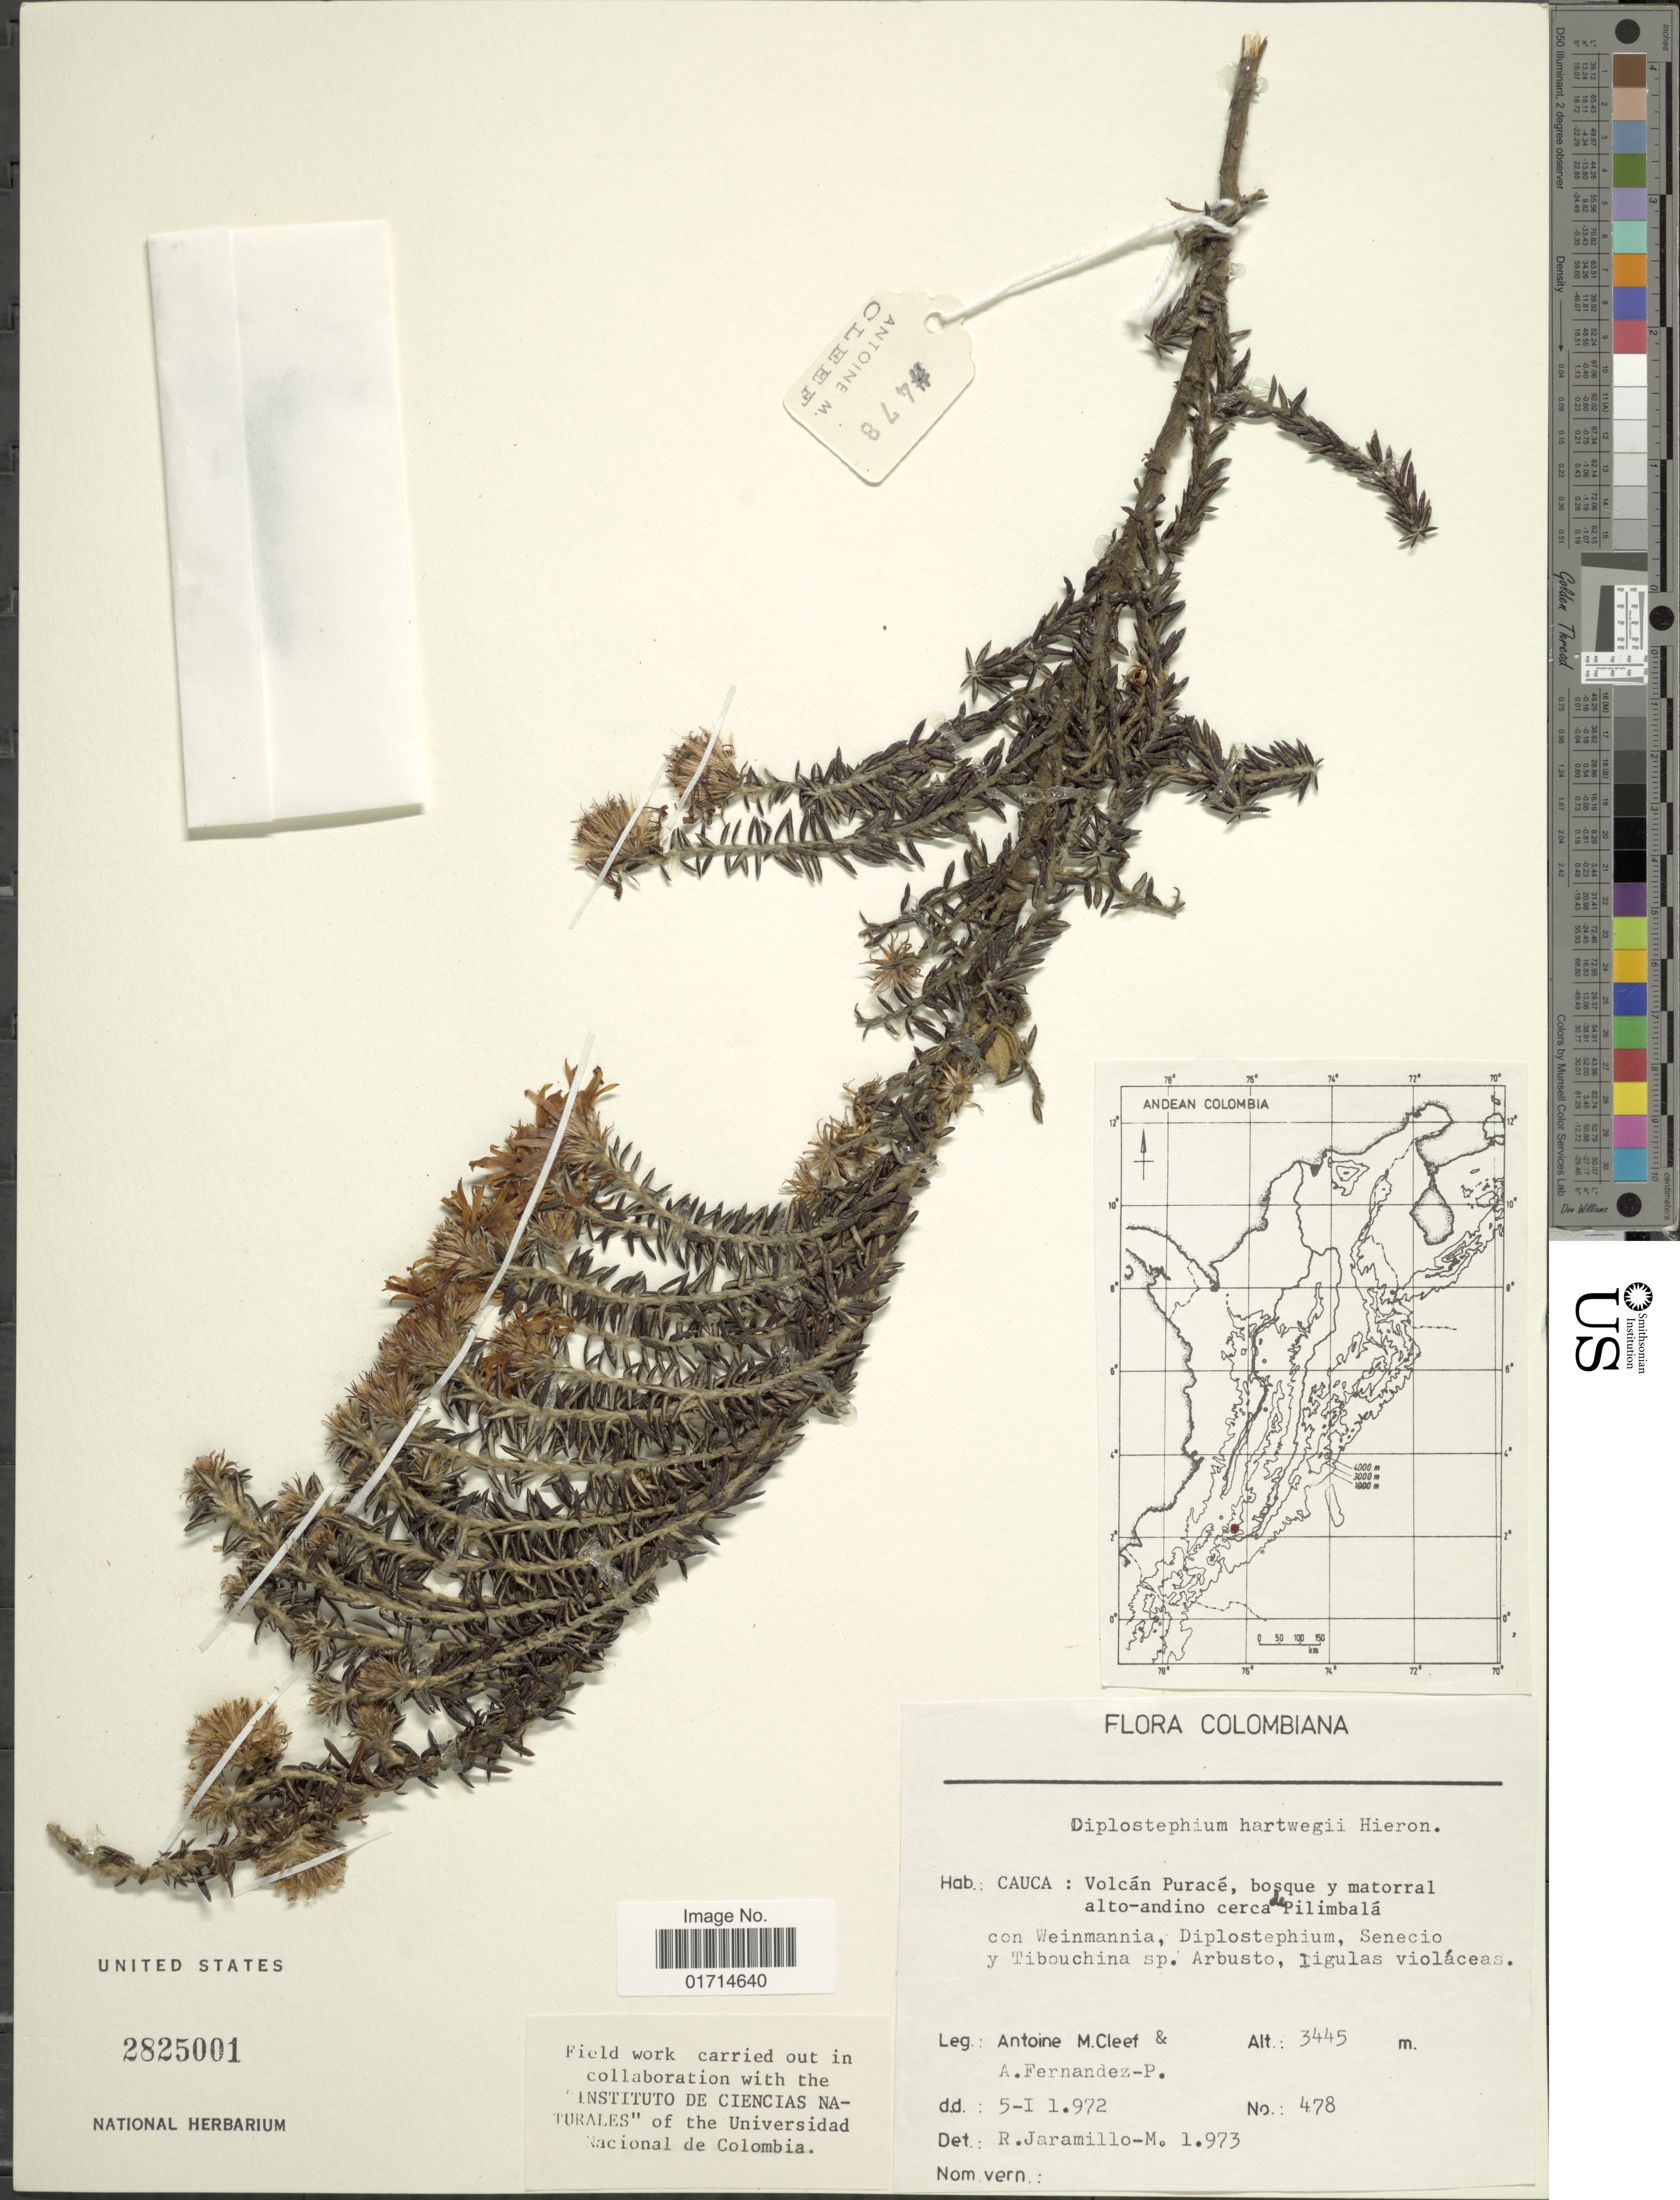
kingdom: Plantae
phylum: Tracheophyta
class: Magnoliopsida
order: Asterales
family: Asteraceae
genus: Diplostephium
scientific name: Diplostephium hartwegii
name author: Hieron.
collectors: A. M. Cleef & A. Fernández-Pérez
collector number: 1973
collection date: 1972-01-05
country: Colombia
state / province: Cauca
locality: Volcan Purace, bosque y matorral, alto-andino cerca de Pilimbala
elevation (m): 3445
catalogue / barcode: US 2825001